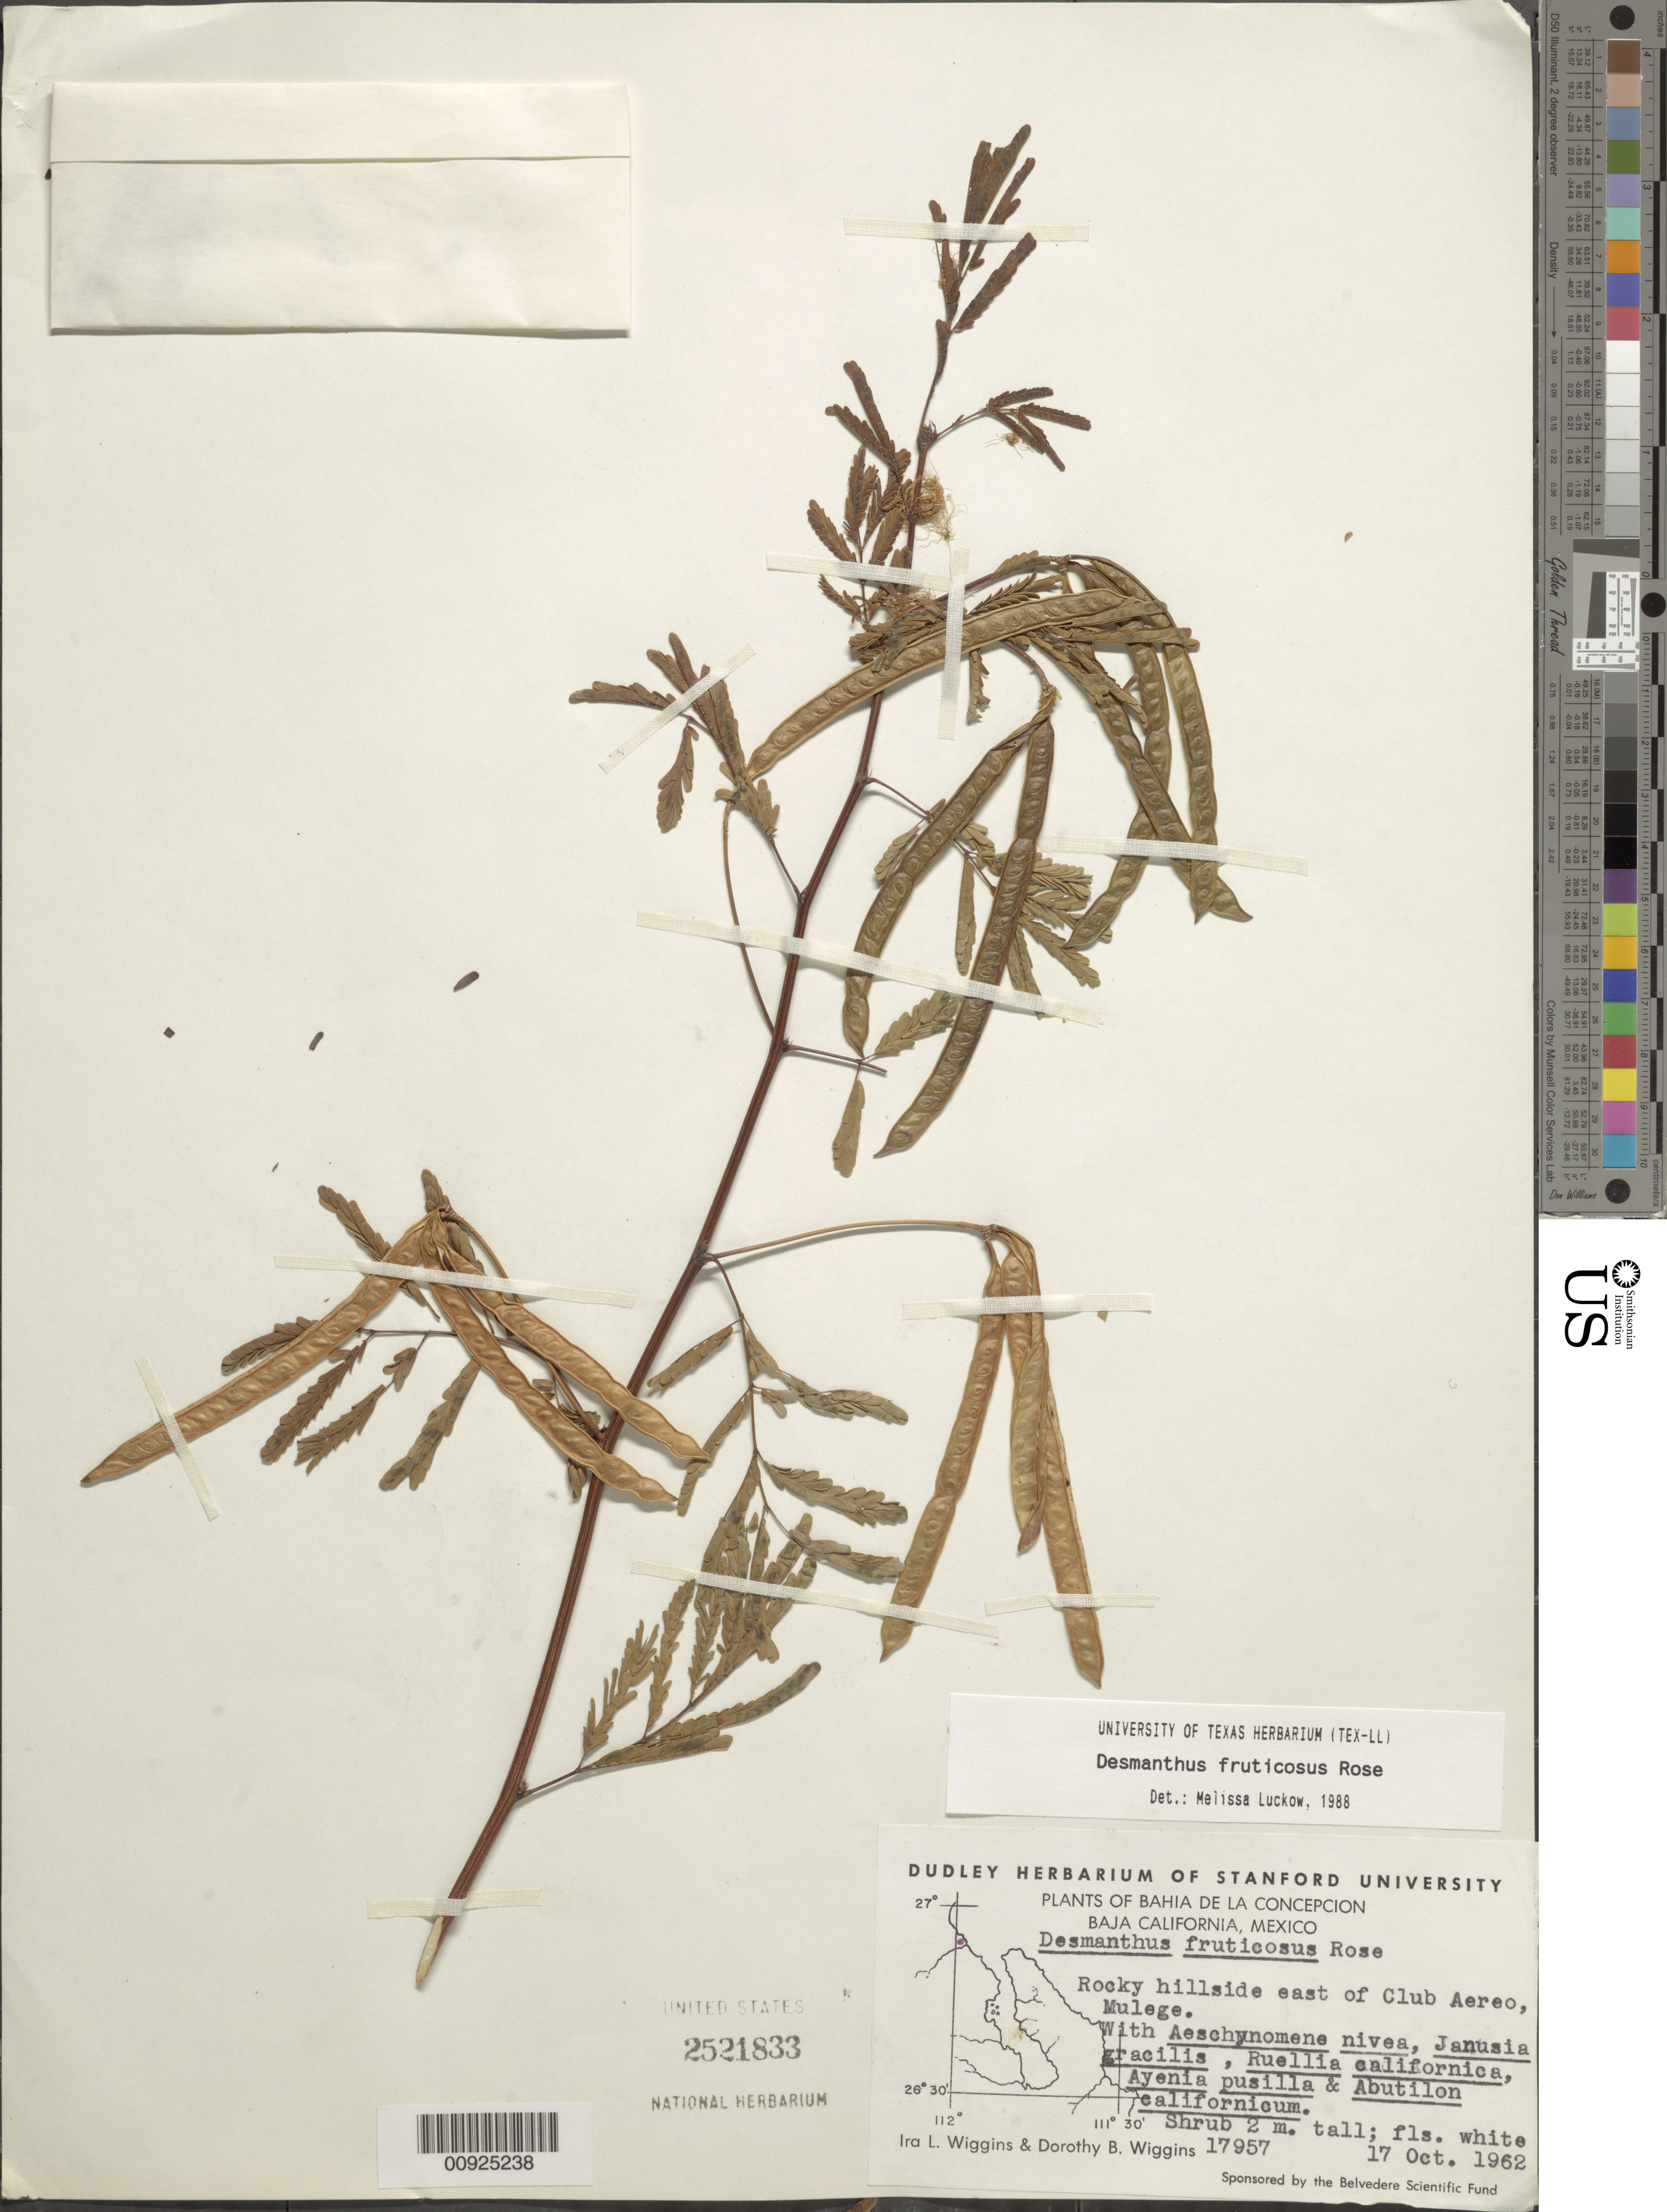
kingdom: Plantae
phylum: Tracheophyta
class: Magnoliopsida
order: Fabales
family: Fabaceae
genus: Desmanthus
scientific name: Desmanthus fruticosus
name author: Rose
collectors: I. L. Wiggins & D. B. Wiggins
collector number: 17957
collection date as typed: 17 Oct 1962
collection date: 1962-10-17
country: Mexico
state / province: Baja California Norte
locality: East of Club Aereo, Mulege.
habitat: Rocky hillside. With Aeschynomene nivea, Janusia gracilis, Ruellia californica, Ayenia pusilla & Abutilon californicum.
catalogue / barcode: US 2521833